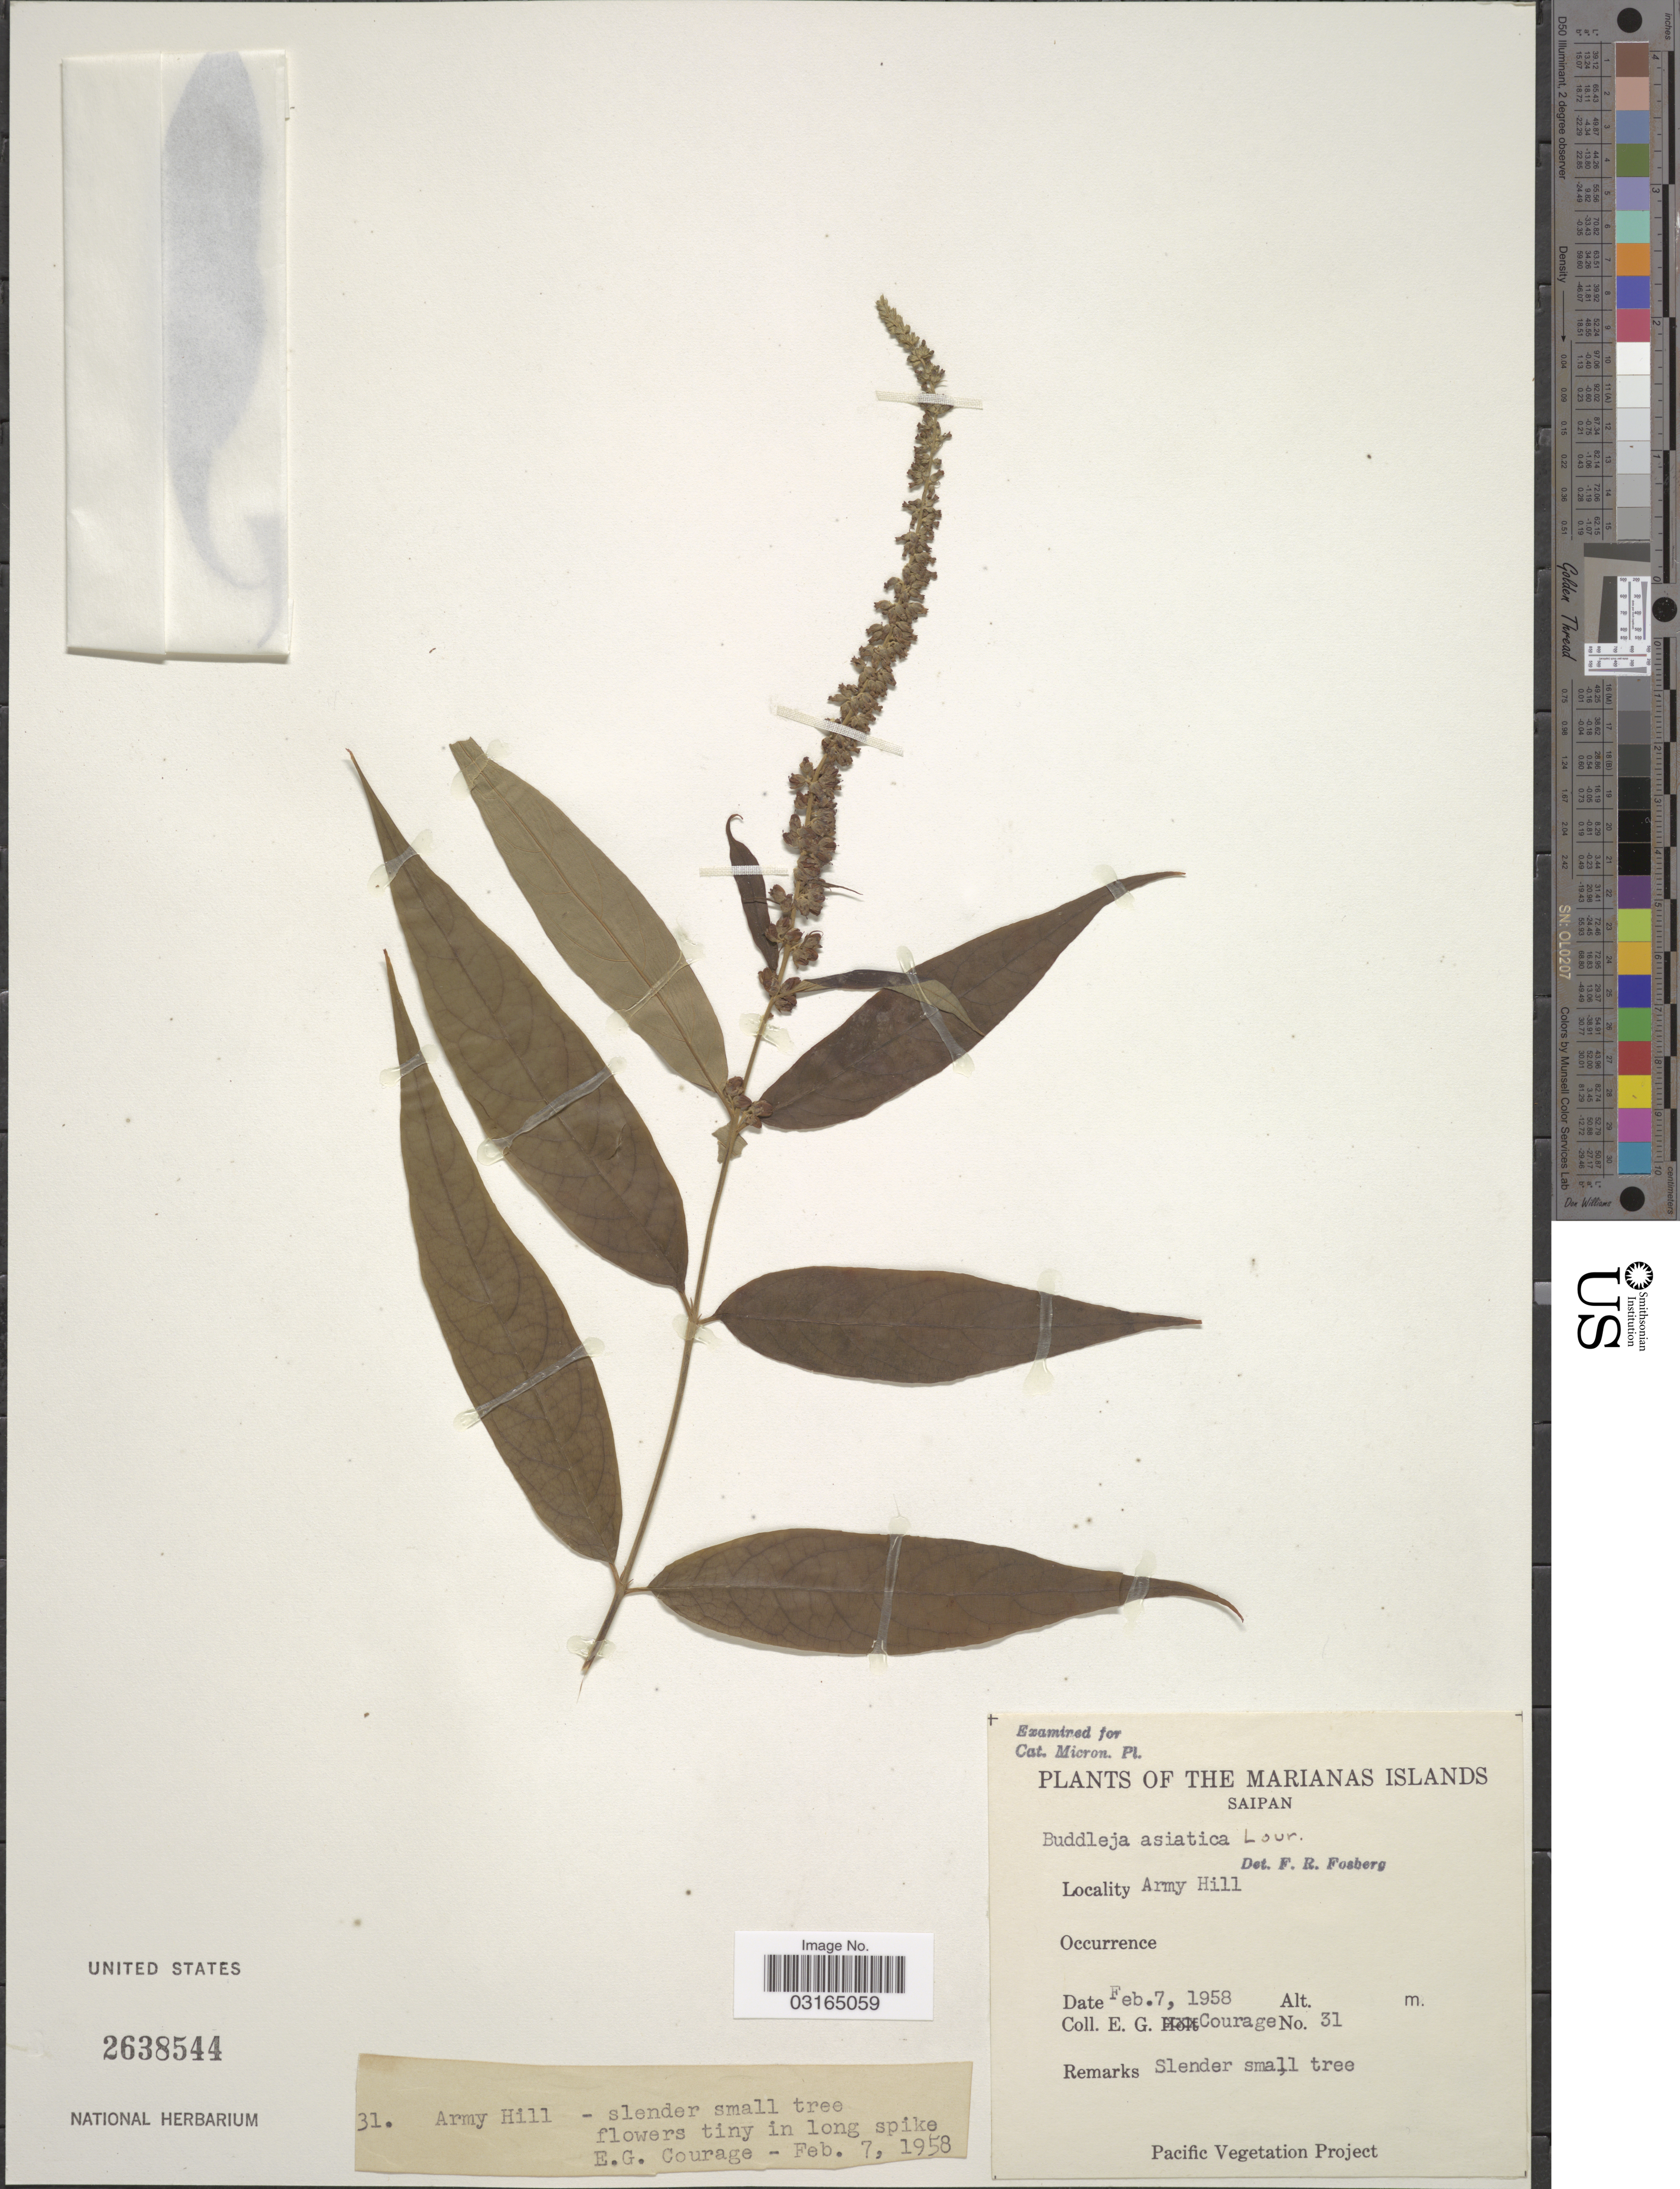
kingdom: Plantae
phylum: Tracheophyta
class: Magnoliopsida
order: Lamiales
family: Scrophulariaceae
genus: Buddleja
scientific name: Buddleja asiatica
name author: Lour.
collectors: E. Courage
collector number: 31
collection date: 1958-02-07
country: Northern Mariana Islands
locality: Marianas Islands. Saipan. Army Hill.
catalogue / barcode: US 2638544